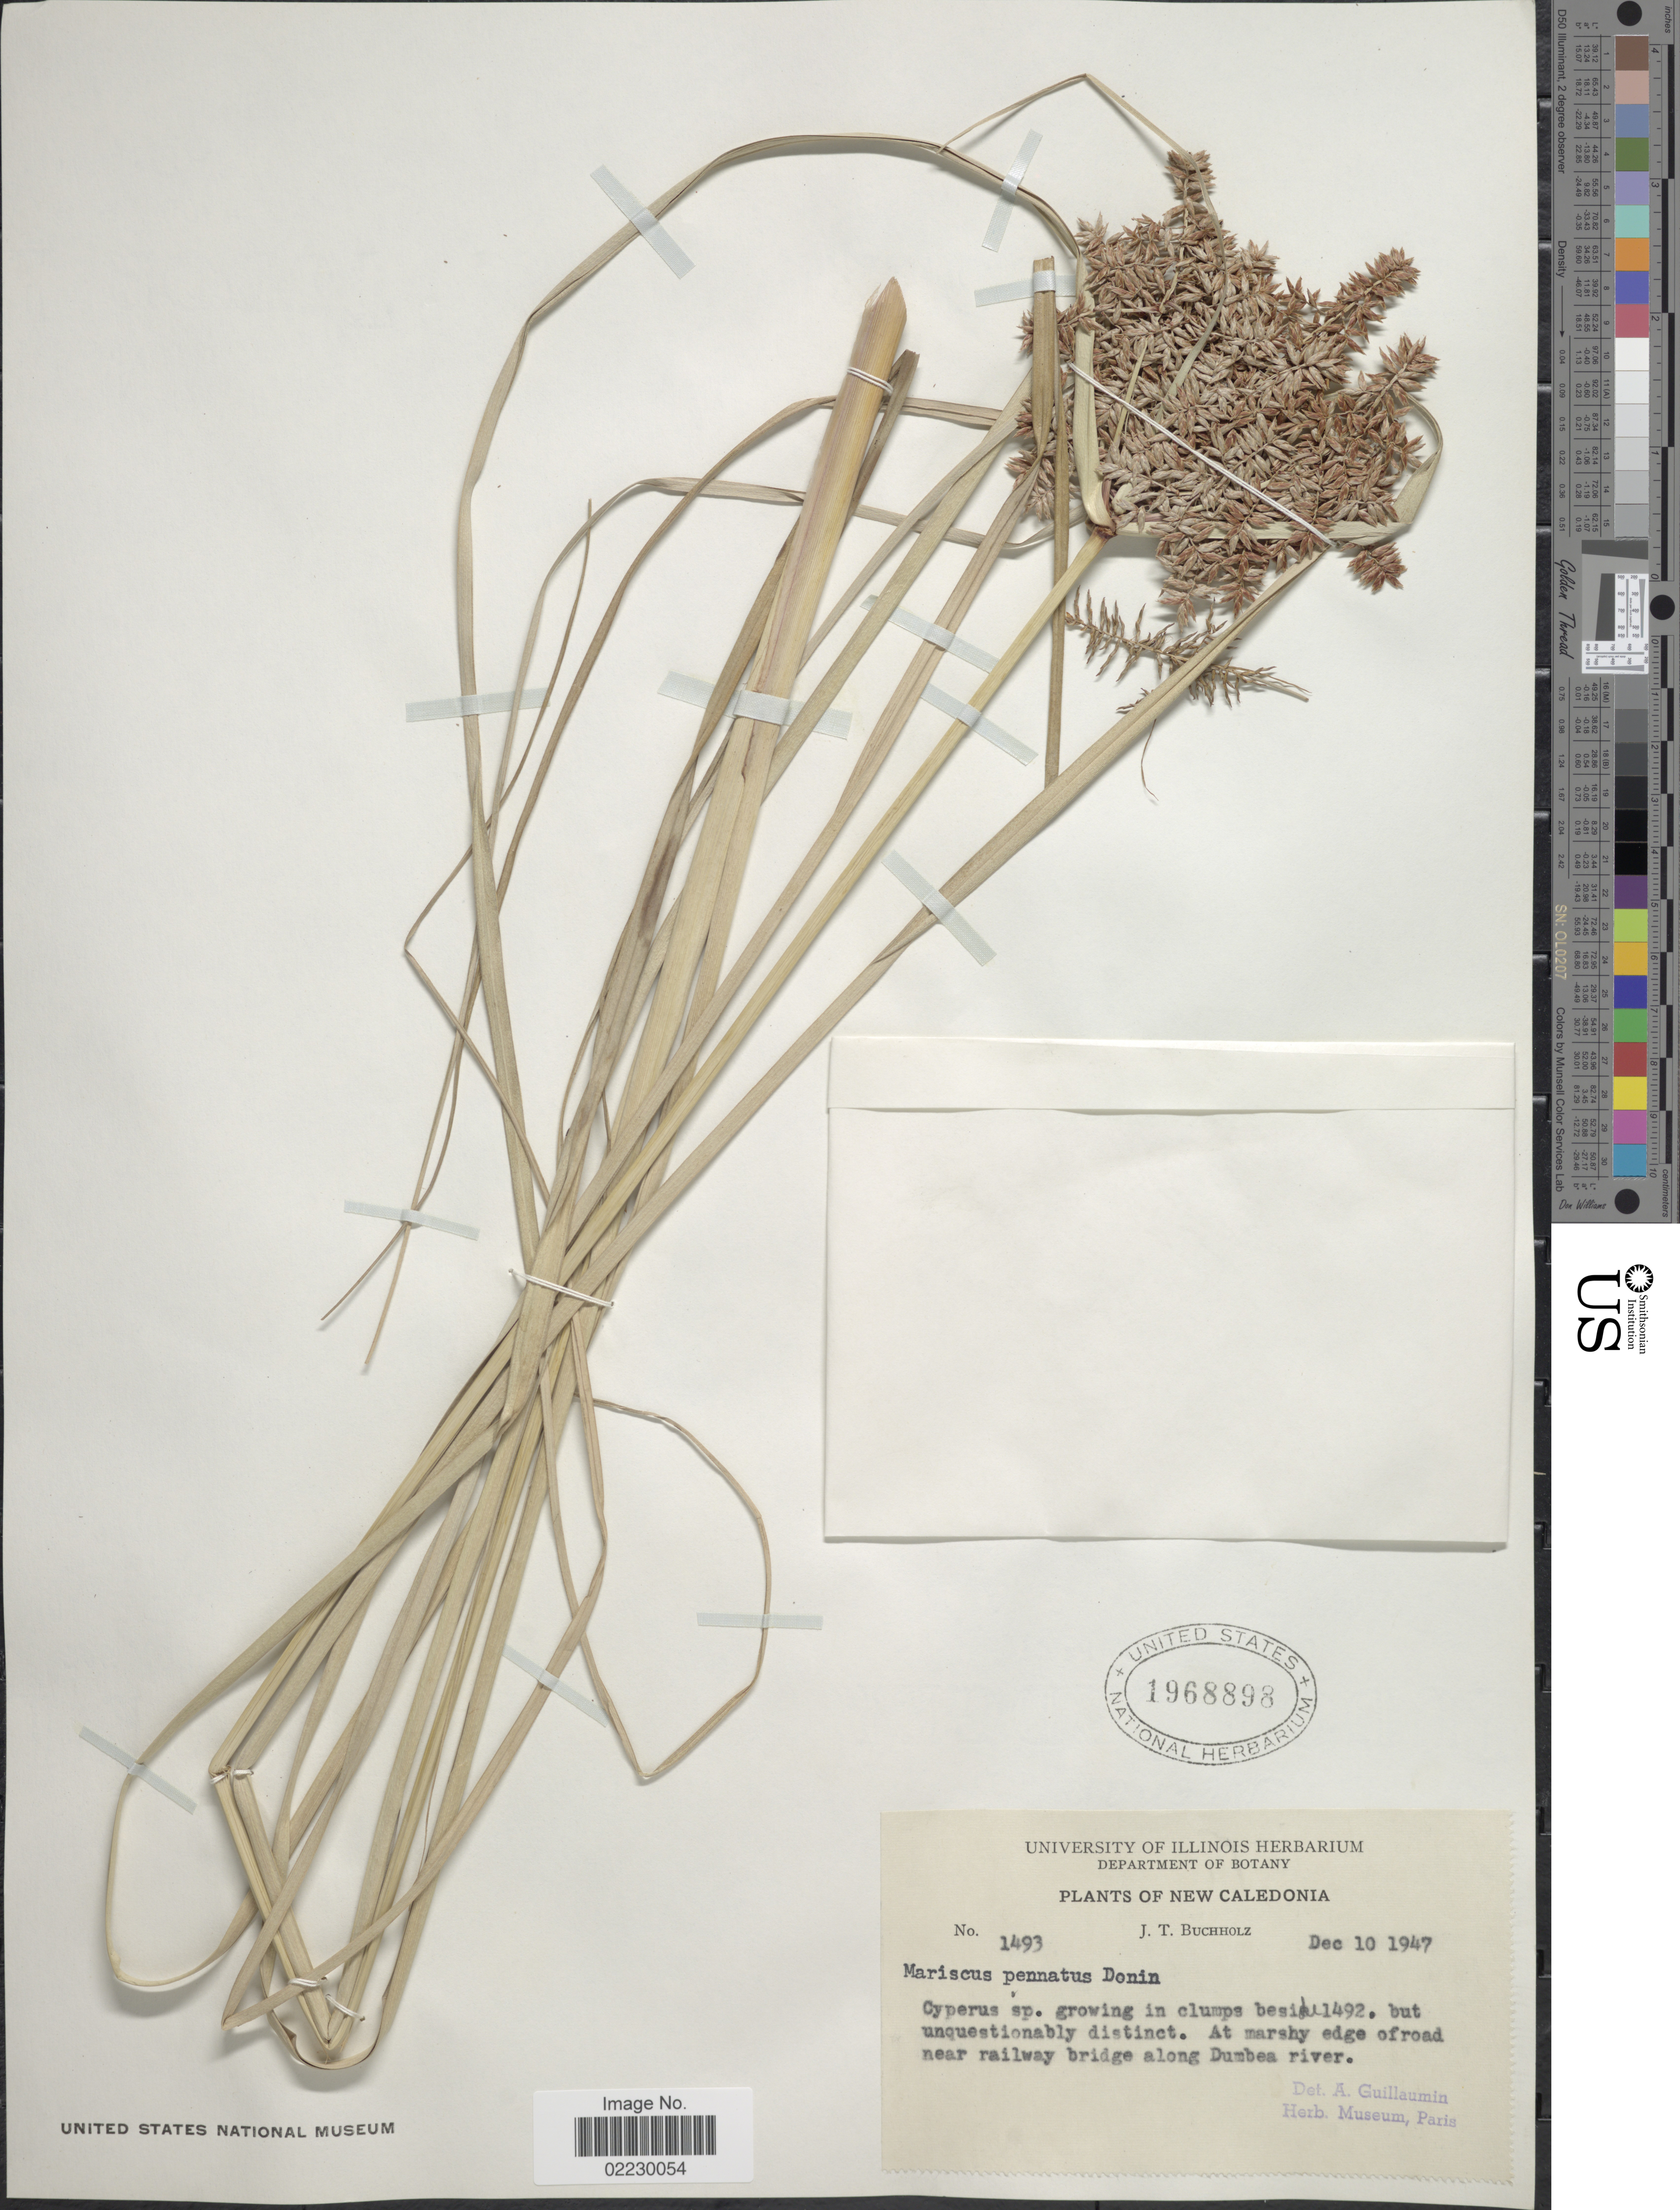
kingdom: Plantae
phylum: Tracheophyta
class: Liliopsida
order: Poales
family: Cyperaceae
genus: Cyperus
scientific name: Cyperus javanicus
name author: Houtt.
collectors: J. T. Buchholz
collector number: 1493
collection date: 1947-12-10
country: New Caledonia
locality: near railway bridge along Dumbea River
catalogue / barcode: US 1968898